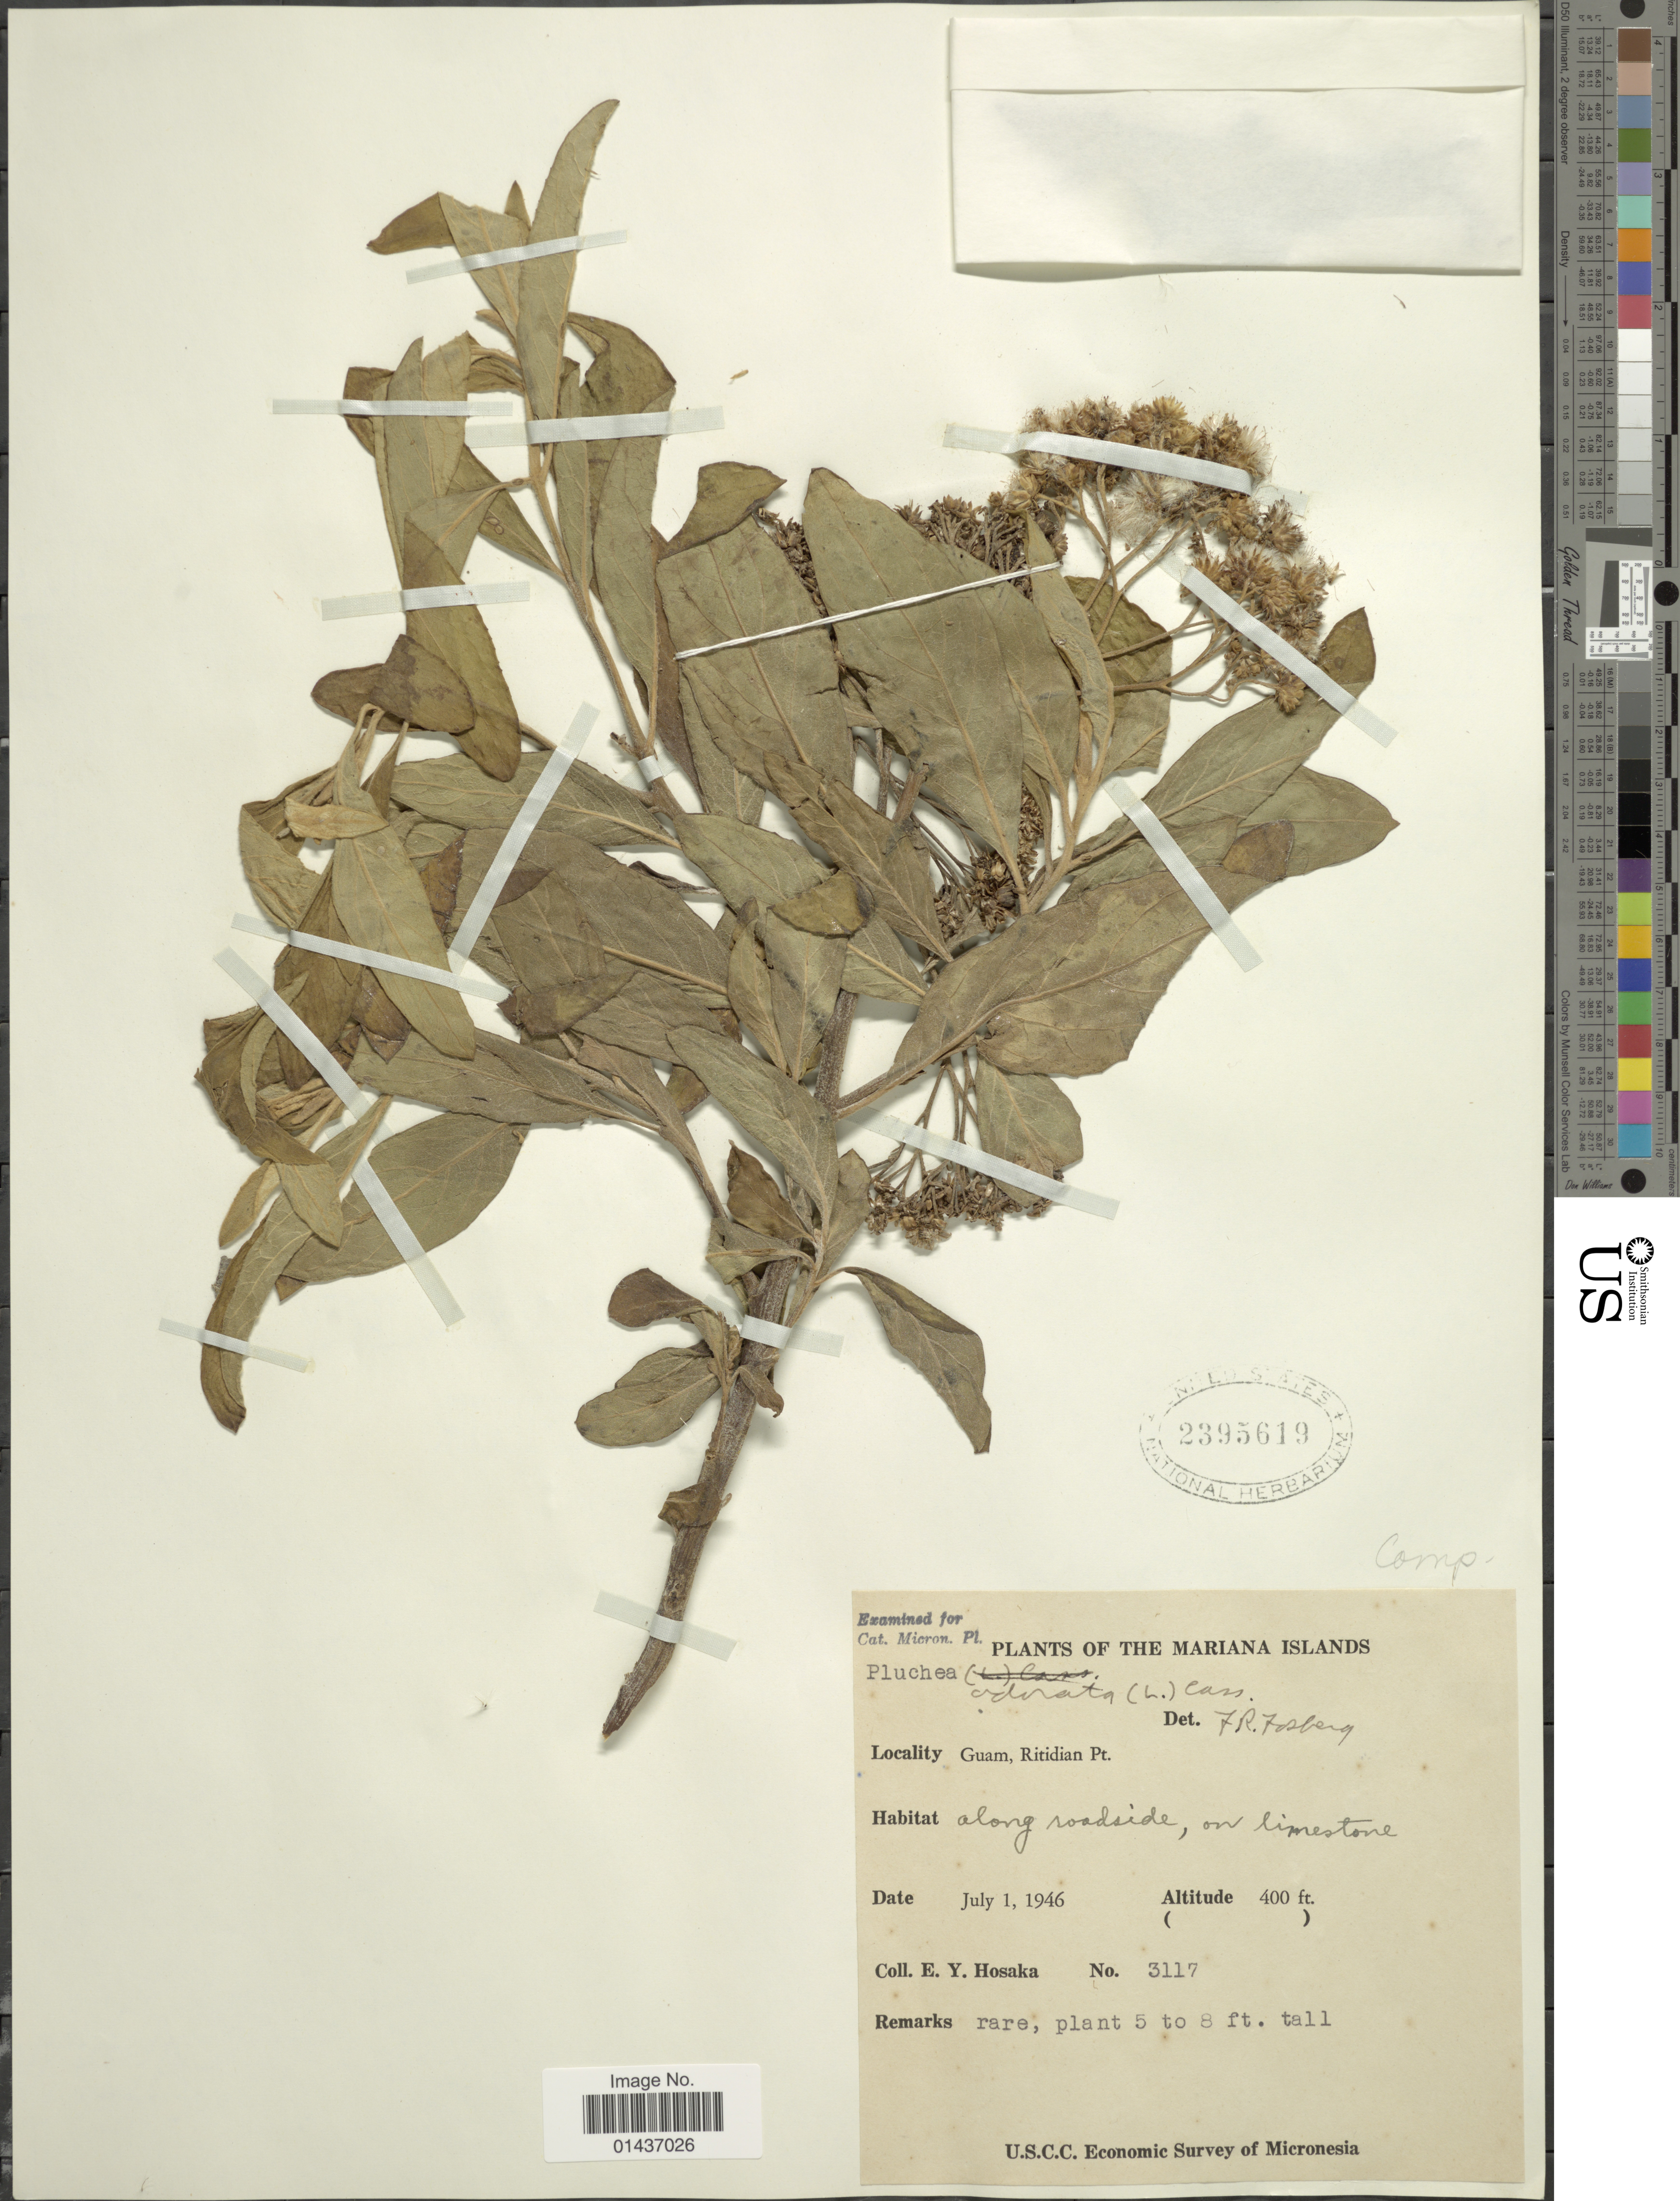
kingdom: Plantae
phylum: Tracheophyta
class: Magnoliopsida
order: Asterales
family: Asteraceae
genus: Pluchea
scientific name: Pluchea carolinensis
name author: (Jacq.) D. Don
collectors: E. Y. Hosaka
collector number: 3117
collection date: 1946-07-01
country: Guam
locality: The Mariana Islands, Guam, Ritidian Pt, along roadside, on limestone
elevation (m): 122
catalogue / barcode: US 2395619